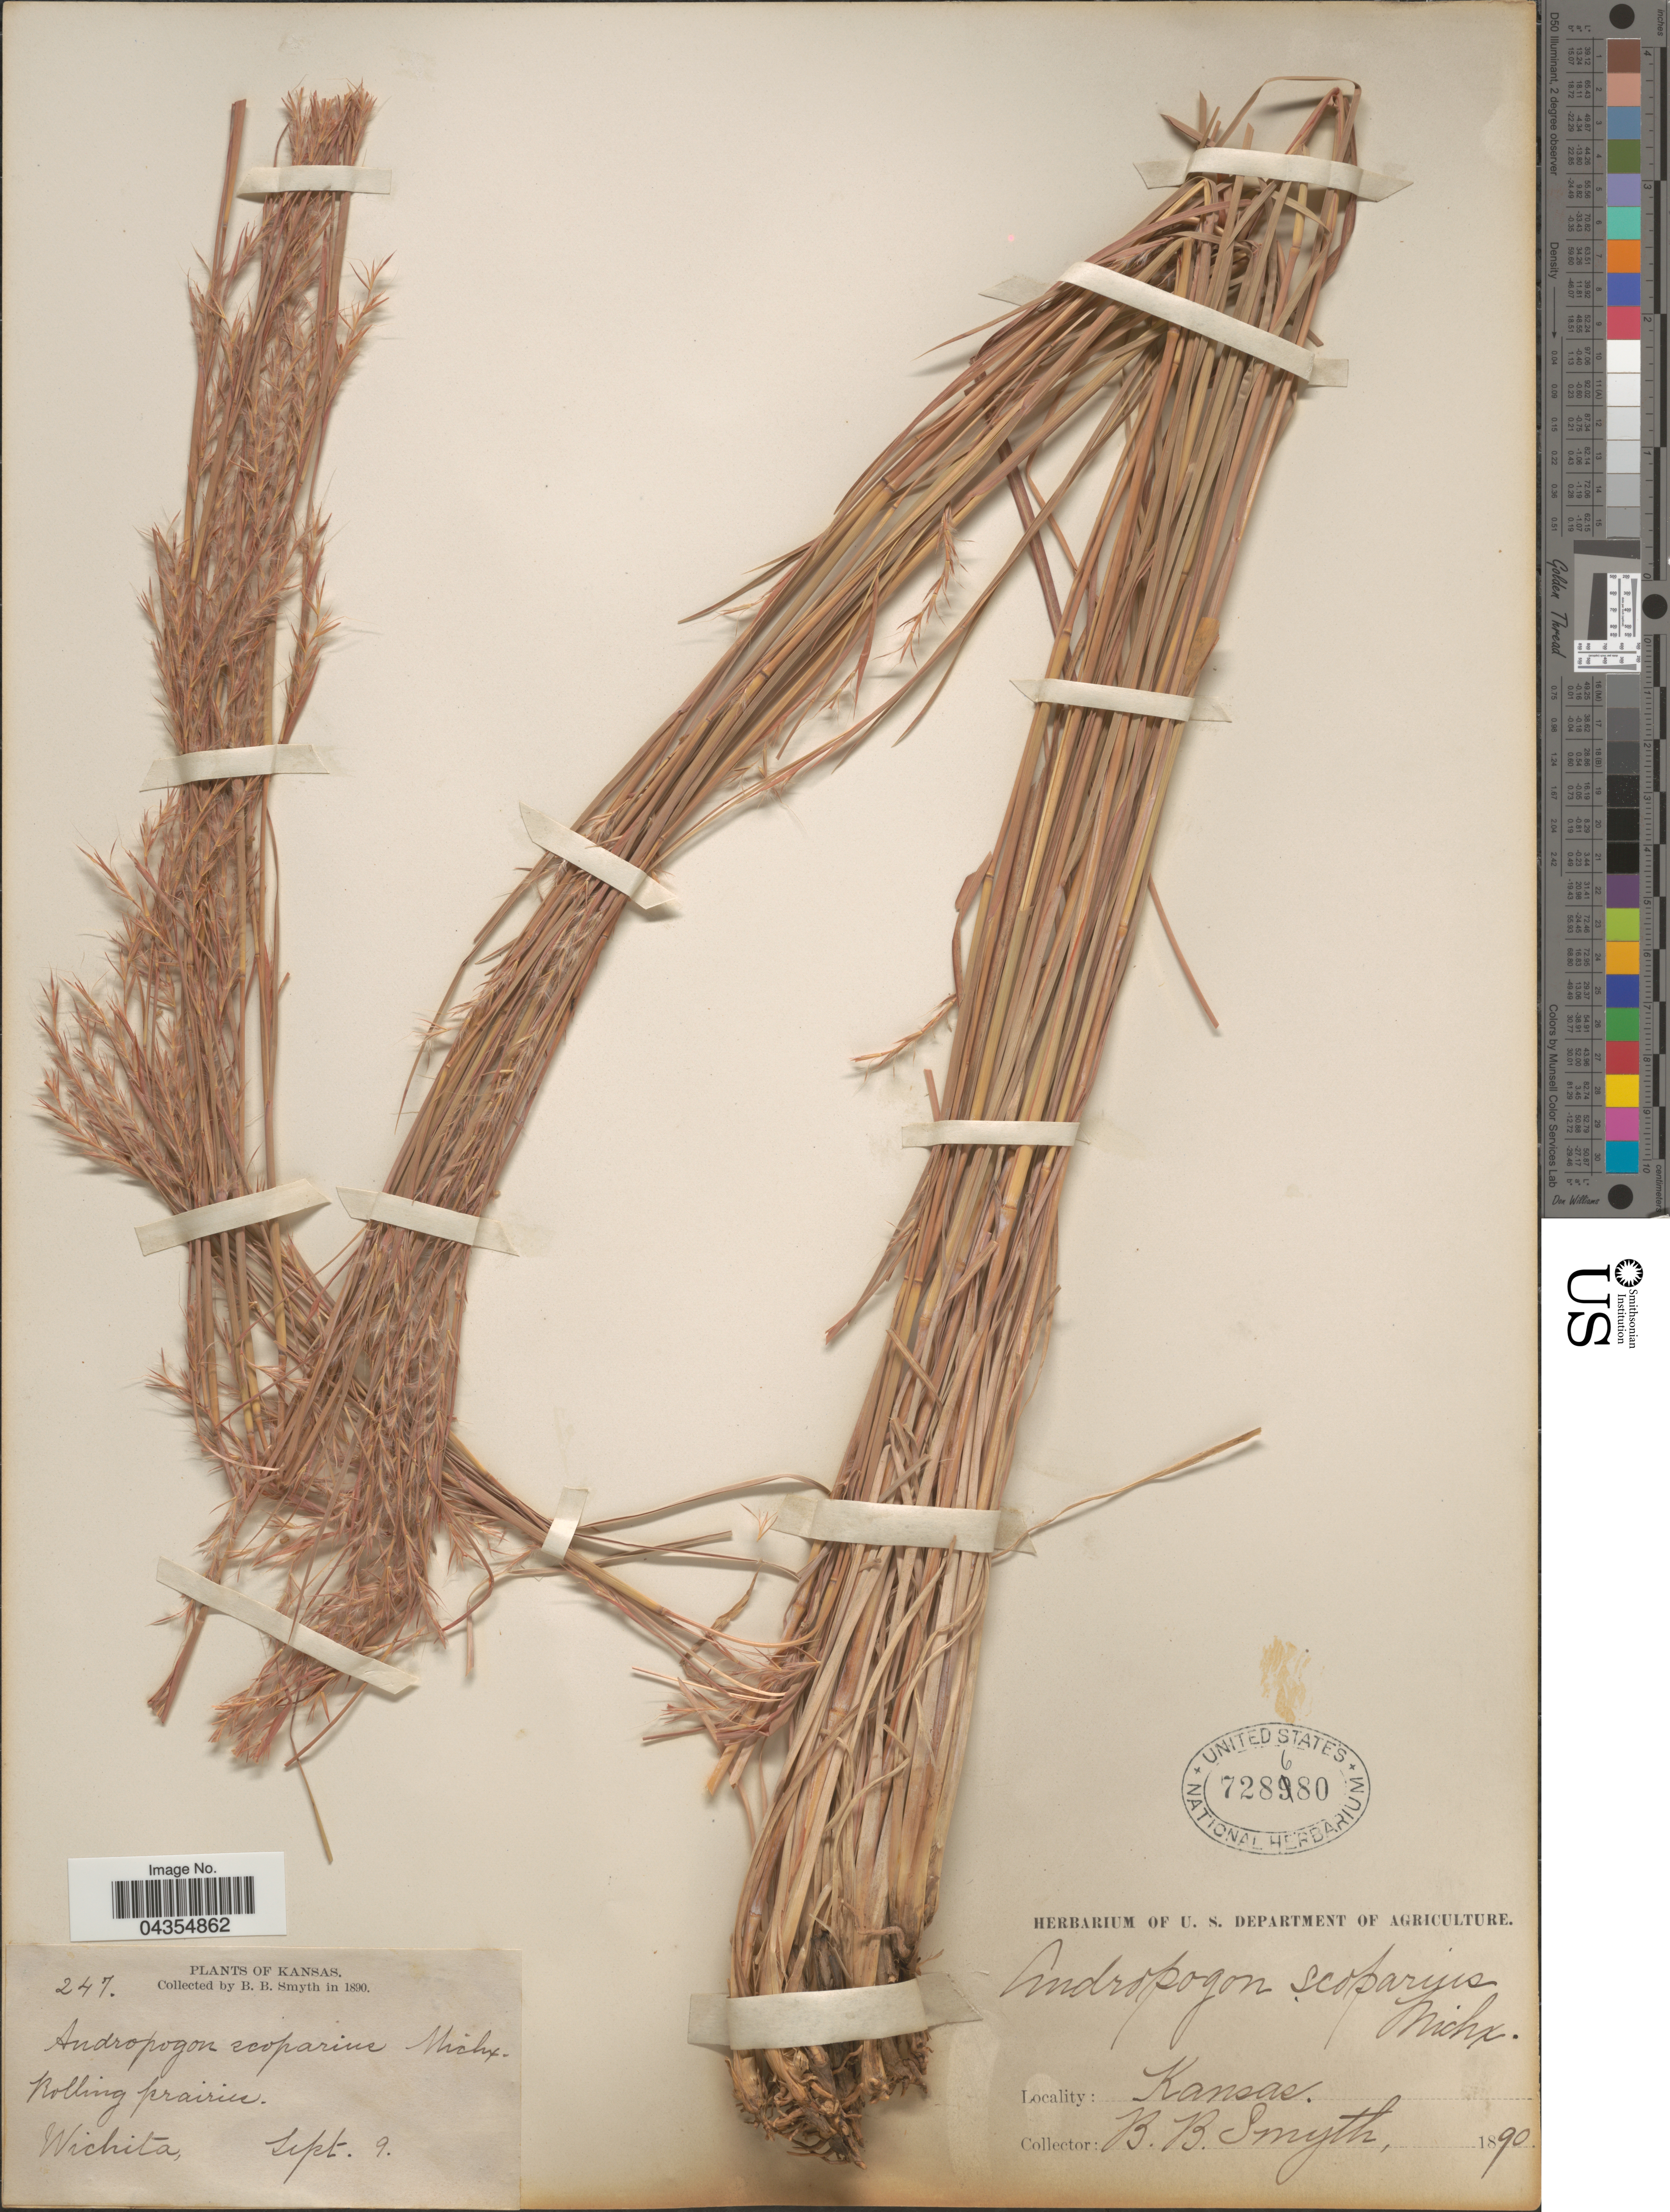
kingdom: Plantae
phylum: Tracheophyta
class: Liliopsida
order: Poales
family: Poaceae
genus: Schizachyrium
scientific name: Schizachyrium sanguineum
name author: (Retz.) Alston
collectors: B. Smyth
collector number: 247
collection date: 1890-09-09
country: United States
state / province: Kansas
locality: Rolling prairies. Wichita.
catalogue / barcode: US 728680